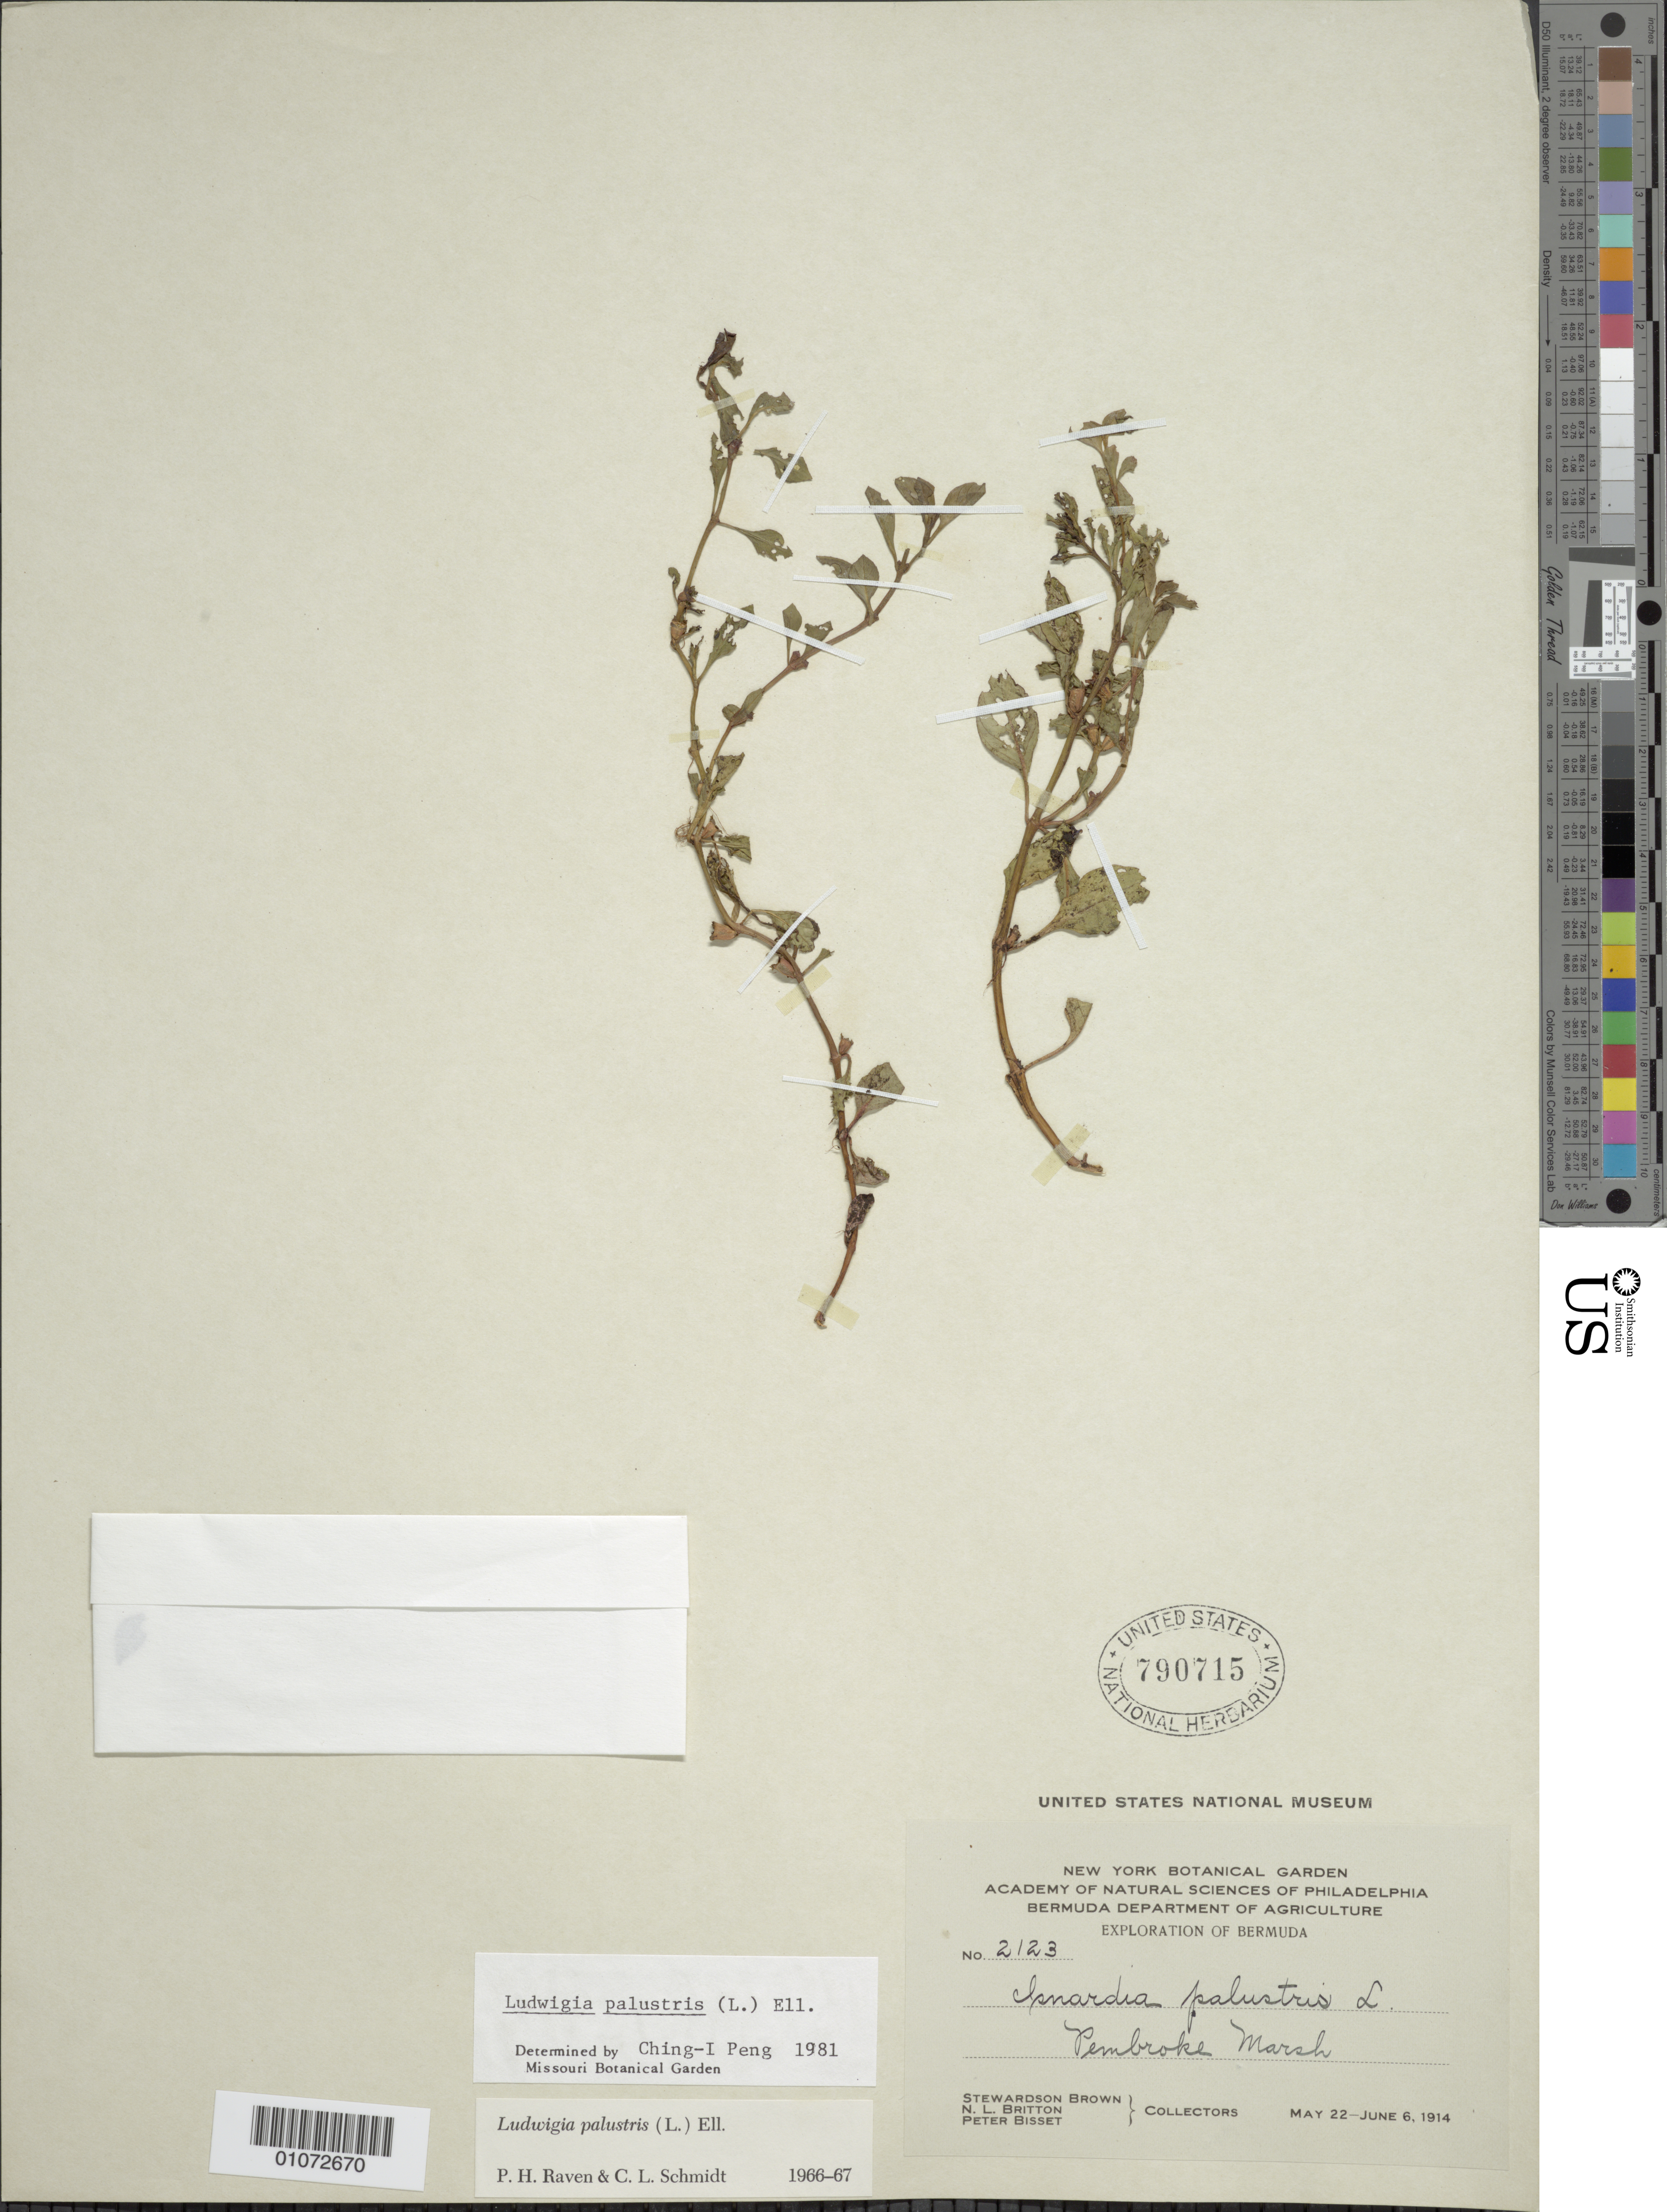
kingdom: Plantae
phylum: Tracheophyta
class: Magnoliopsida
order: Myrtales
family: Onagraceae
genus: Ludwigia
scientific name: Ludwigia palustris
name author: (L.) Elliott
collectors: S. Brown, N. Britton & P. Bisset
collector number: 2123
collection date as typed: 22 May 1914 to 06 Jun 1914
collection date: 1914-05-22/1914-06-06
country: Bermuda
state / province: Pembroke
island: Bermuda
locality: Pembroke Marsh.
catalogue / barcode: US 790715